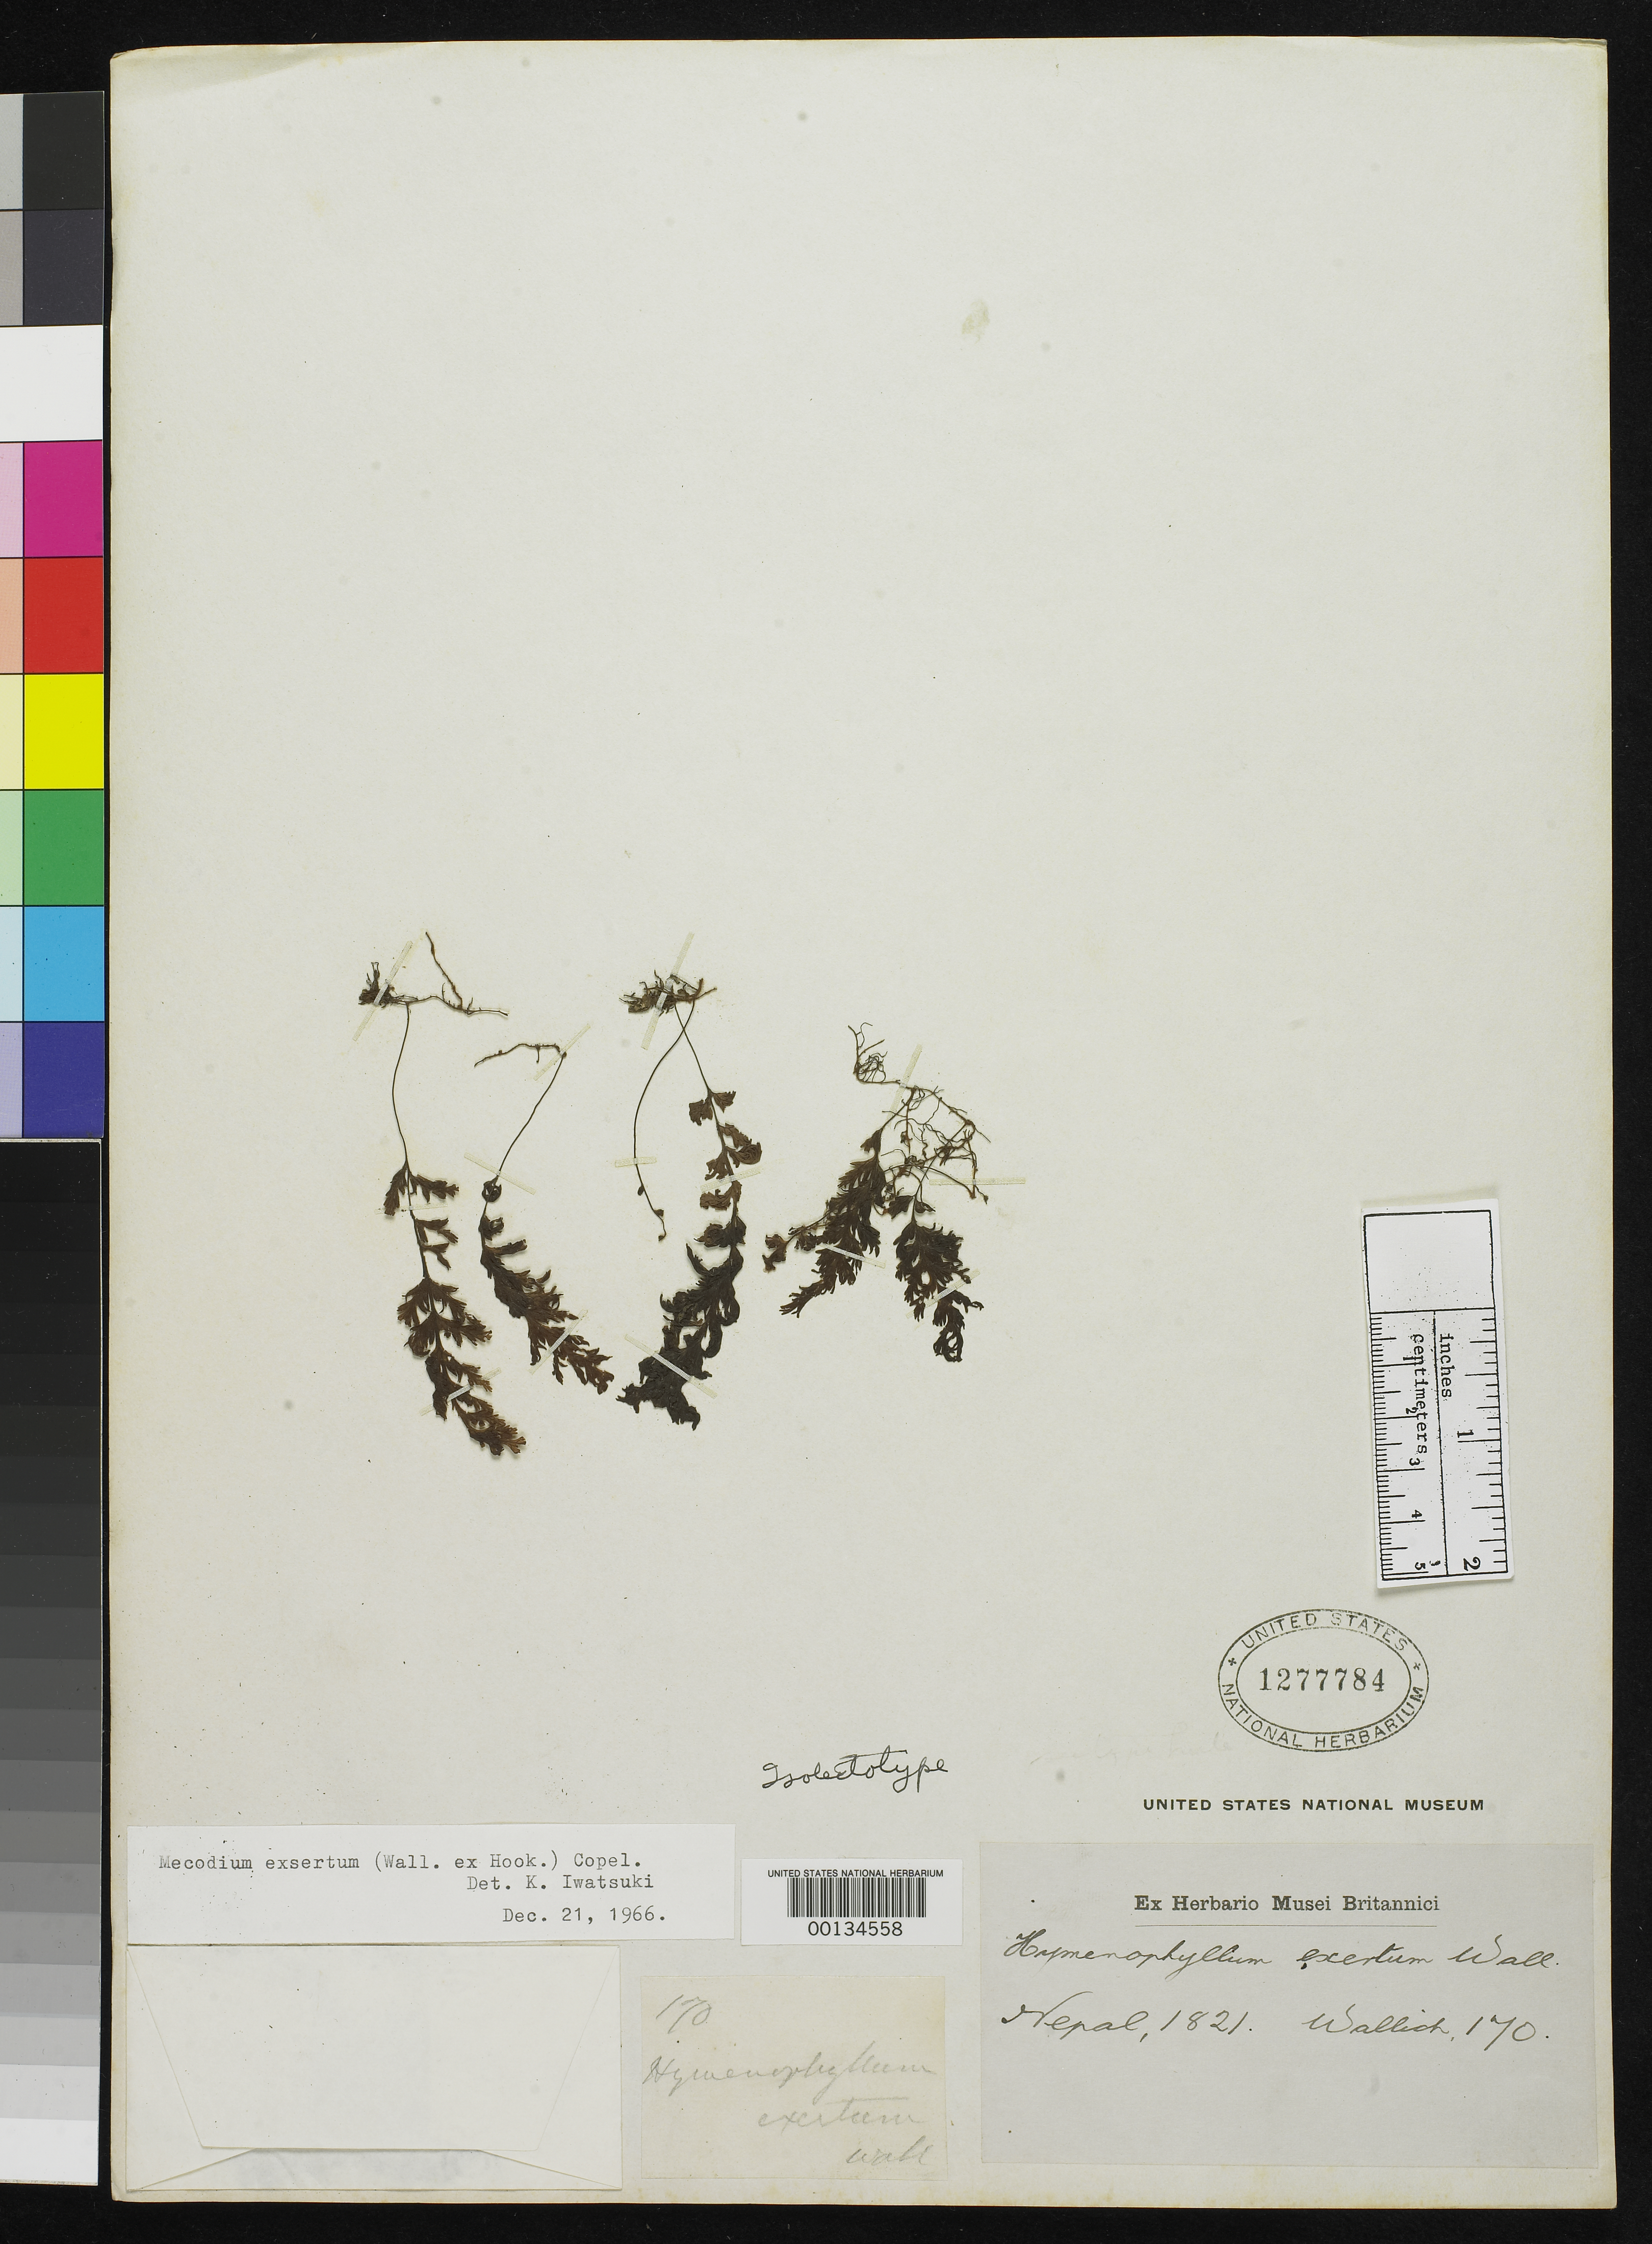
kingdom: Plantae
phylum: Tracheophyta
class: Polypodiopsida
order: Hymenophyllales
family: Hymenophyllaceae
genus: Hymenophyllum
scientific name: Hymenophyllum exsertum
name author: Wall. ex Hook.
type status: Isolectotype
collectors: N. Wallich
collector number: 170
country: Nepal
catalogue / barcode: US 1277784